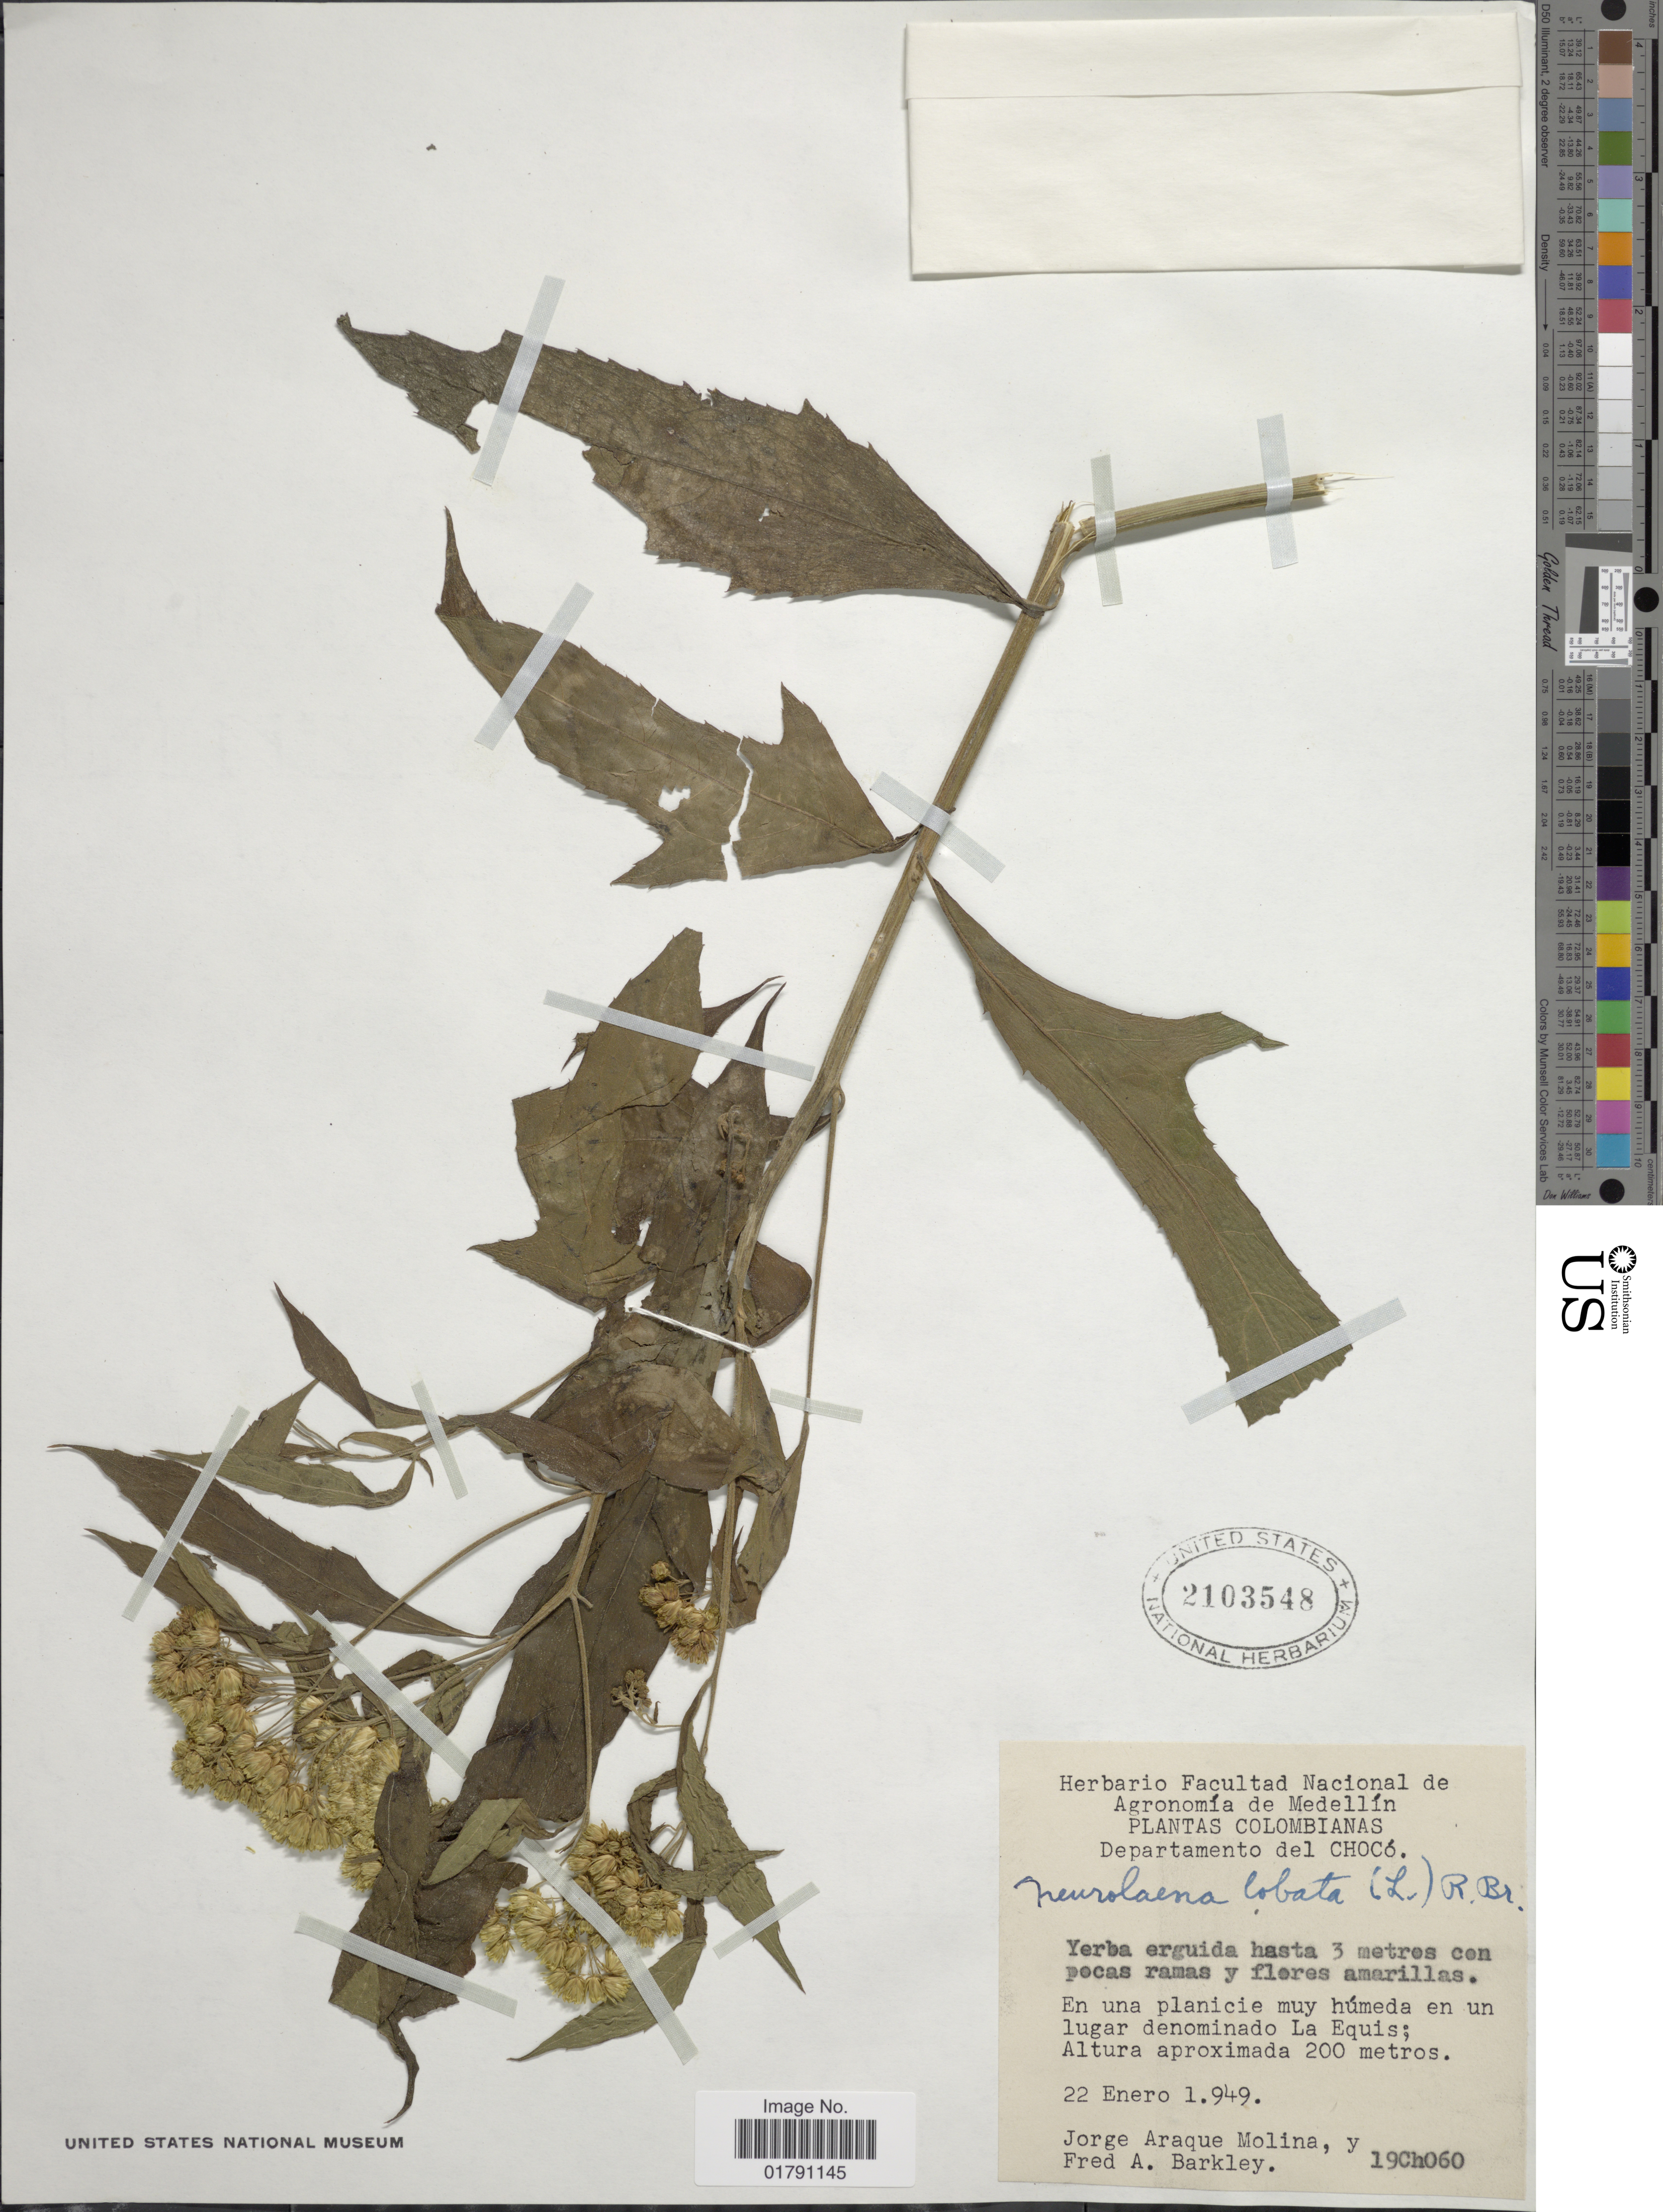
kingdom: Plantae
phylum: Tracheophyta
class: Magnoliopsida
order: Asterales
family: Asteraceae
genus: Neurolaena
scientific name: Neurolaena lobata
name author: (L.) R. Br. ex Cass.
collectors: J. A. Molina & F. A. Barkley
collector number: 19Ch060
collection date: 1949-01-22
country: Colombia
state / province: Chocó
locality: En un lugar denominado La Equis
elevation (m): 200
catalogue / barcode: US 2103548